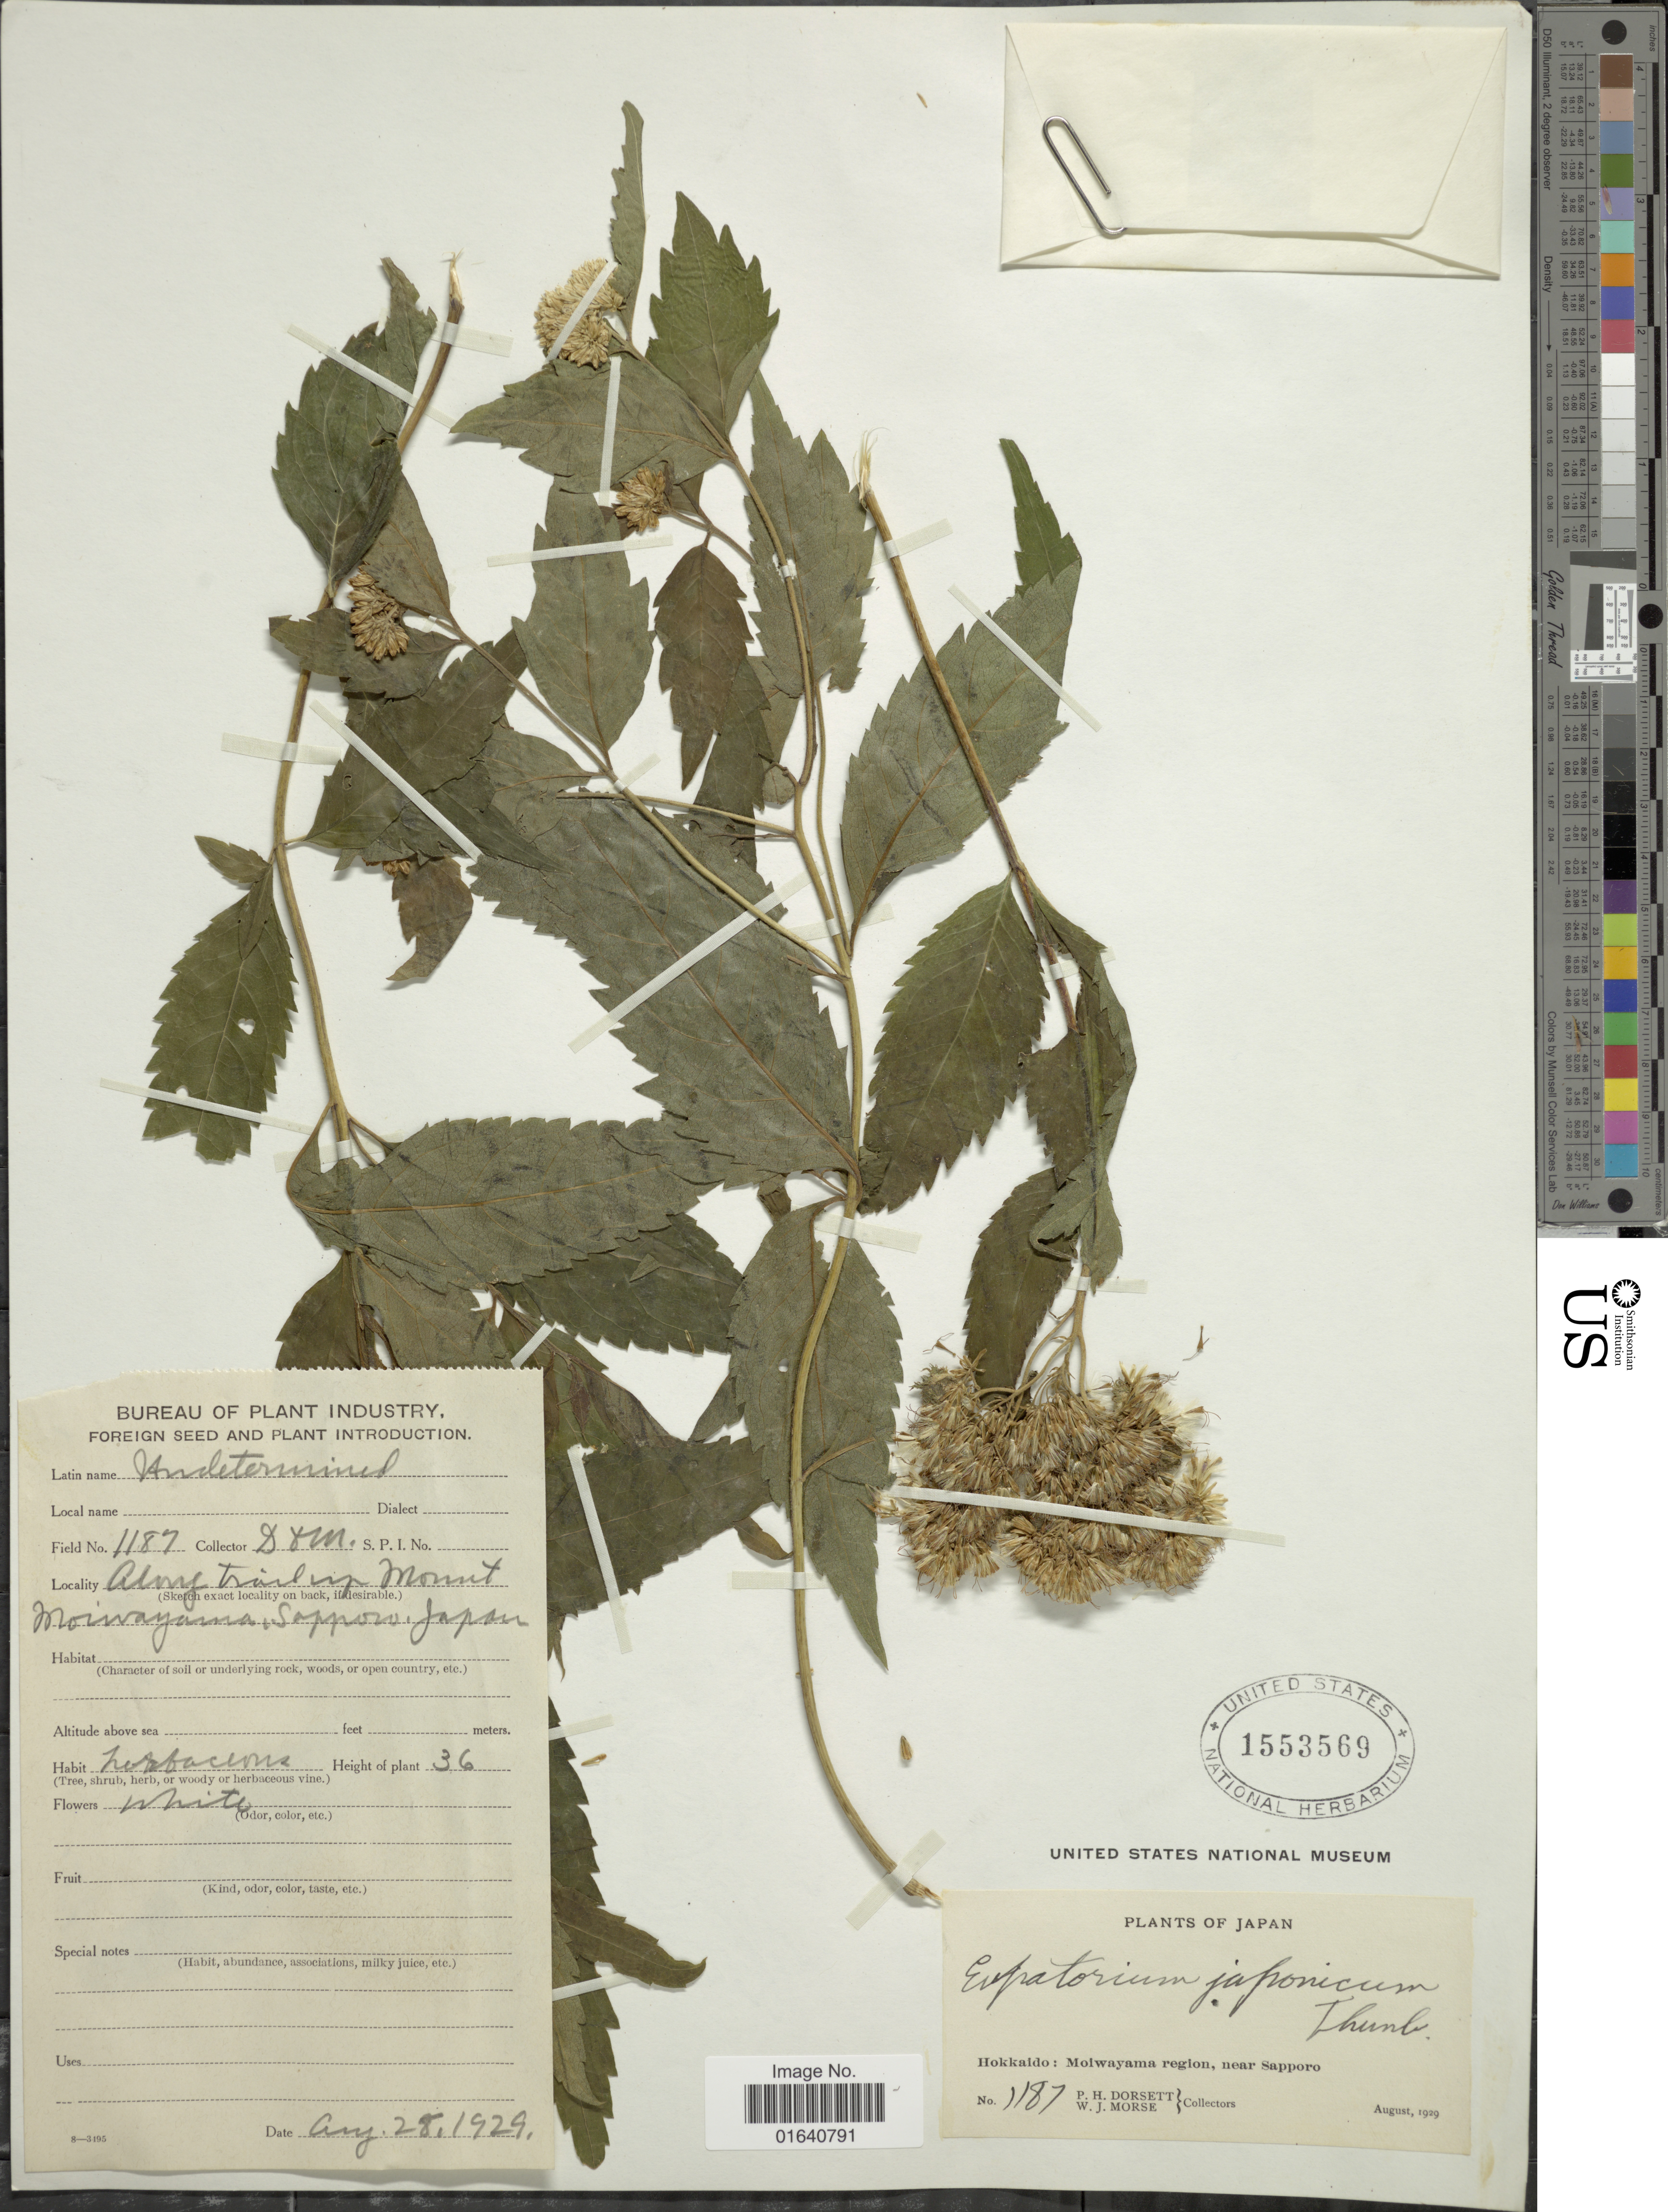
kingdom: Plantae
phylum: Tracheophyta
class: Magnoliopsida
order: Asterales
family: Asteraceae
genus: Eupatorium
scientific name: Eupatorium japonicum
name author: Thunb.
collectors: P. H. Dorsett & W. J. Morse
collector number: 1187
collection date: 1929-08-28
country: Japan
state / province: Hokkaidō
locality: Hokkaido: Noiwayama region, near Sapporo, Along trail up Mount Moiwayama, Spoporo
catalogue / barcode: US 1553569